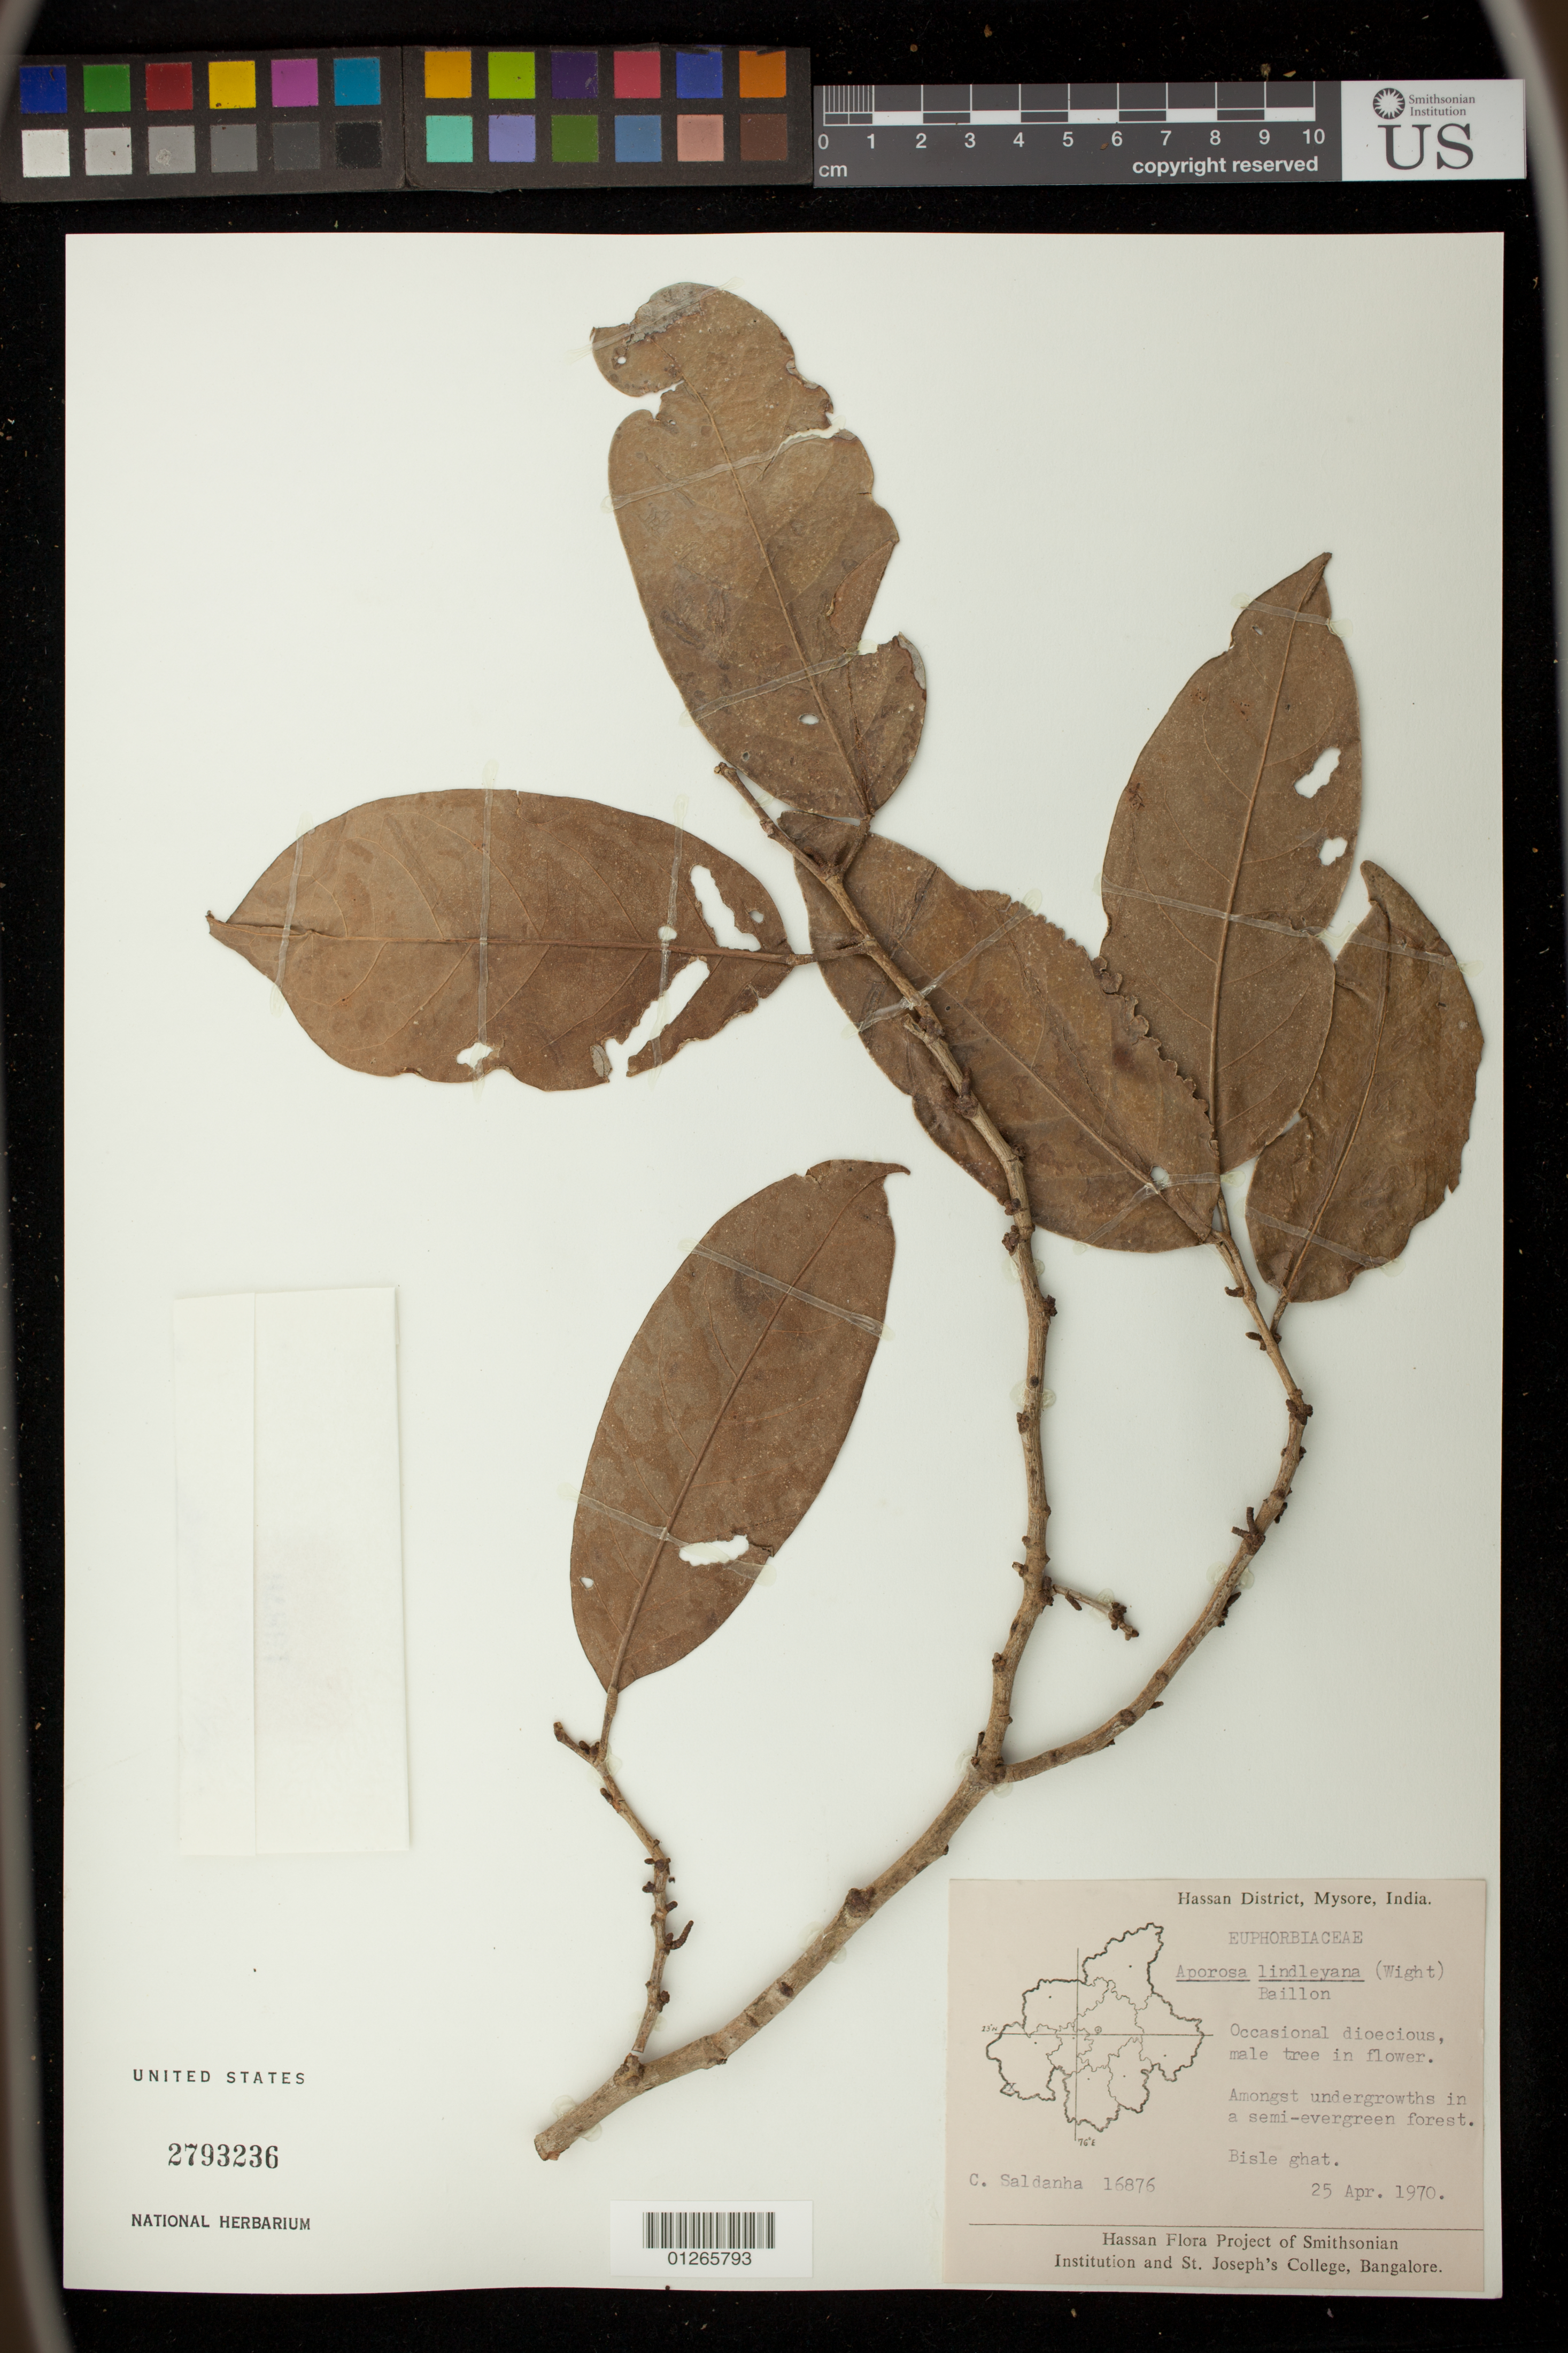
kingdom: Plantae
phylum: Tracheophyta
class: Magnoliopsida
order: Malpighiales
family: Phyllanthaceae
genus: Aporosa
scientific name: Aporosa cardiosperma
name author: (Gaertn.) Merr.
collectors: C. J. Saldanha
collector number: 16876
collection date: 1970-04-25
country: India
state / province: Karnataka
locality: Hassan District, Mysore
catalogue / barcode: US 2793236